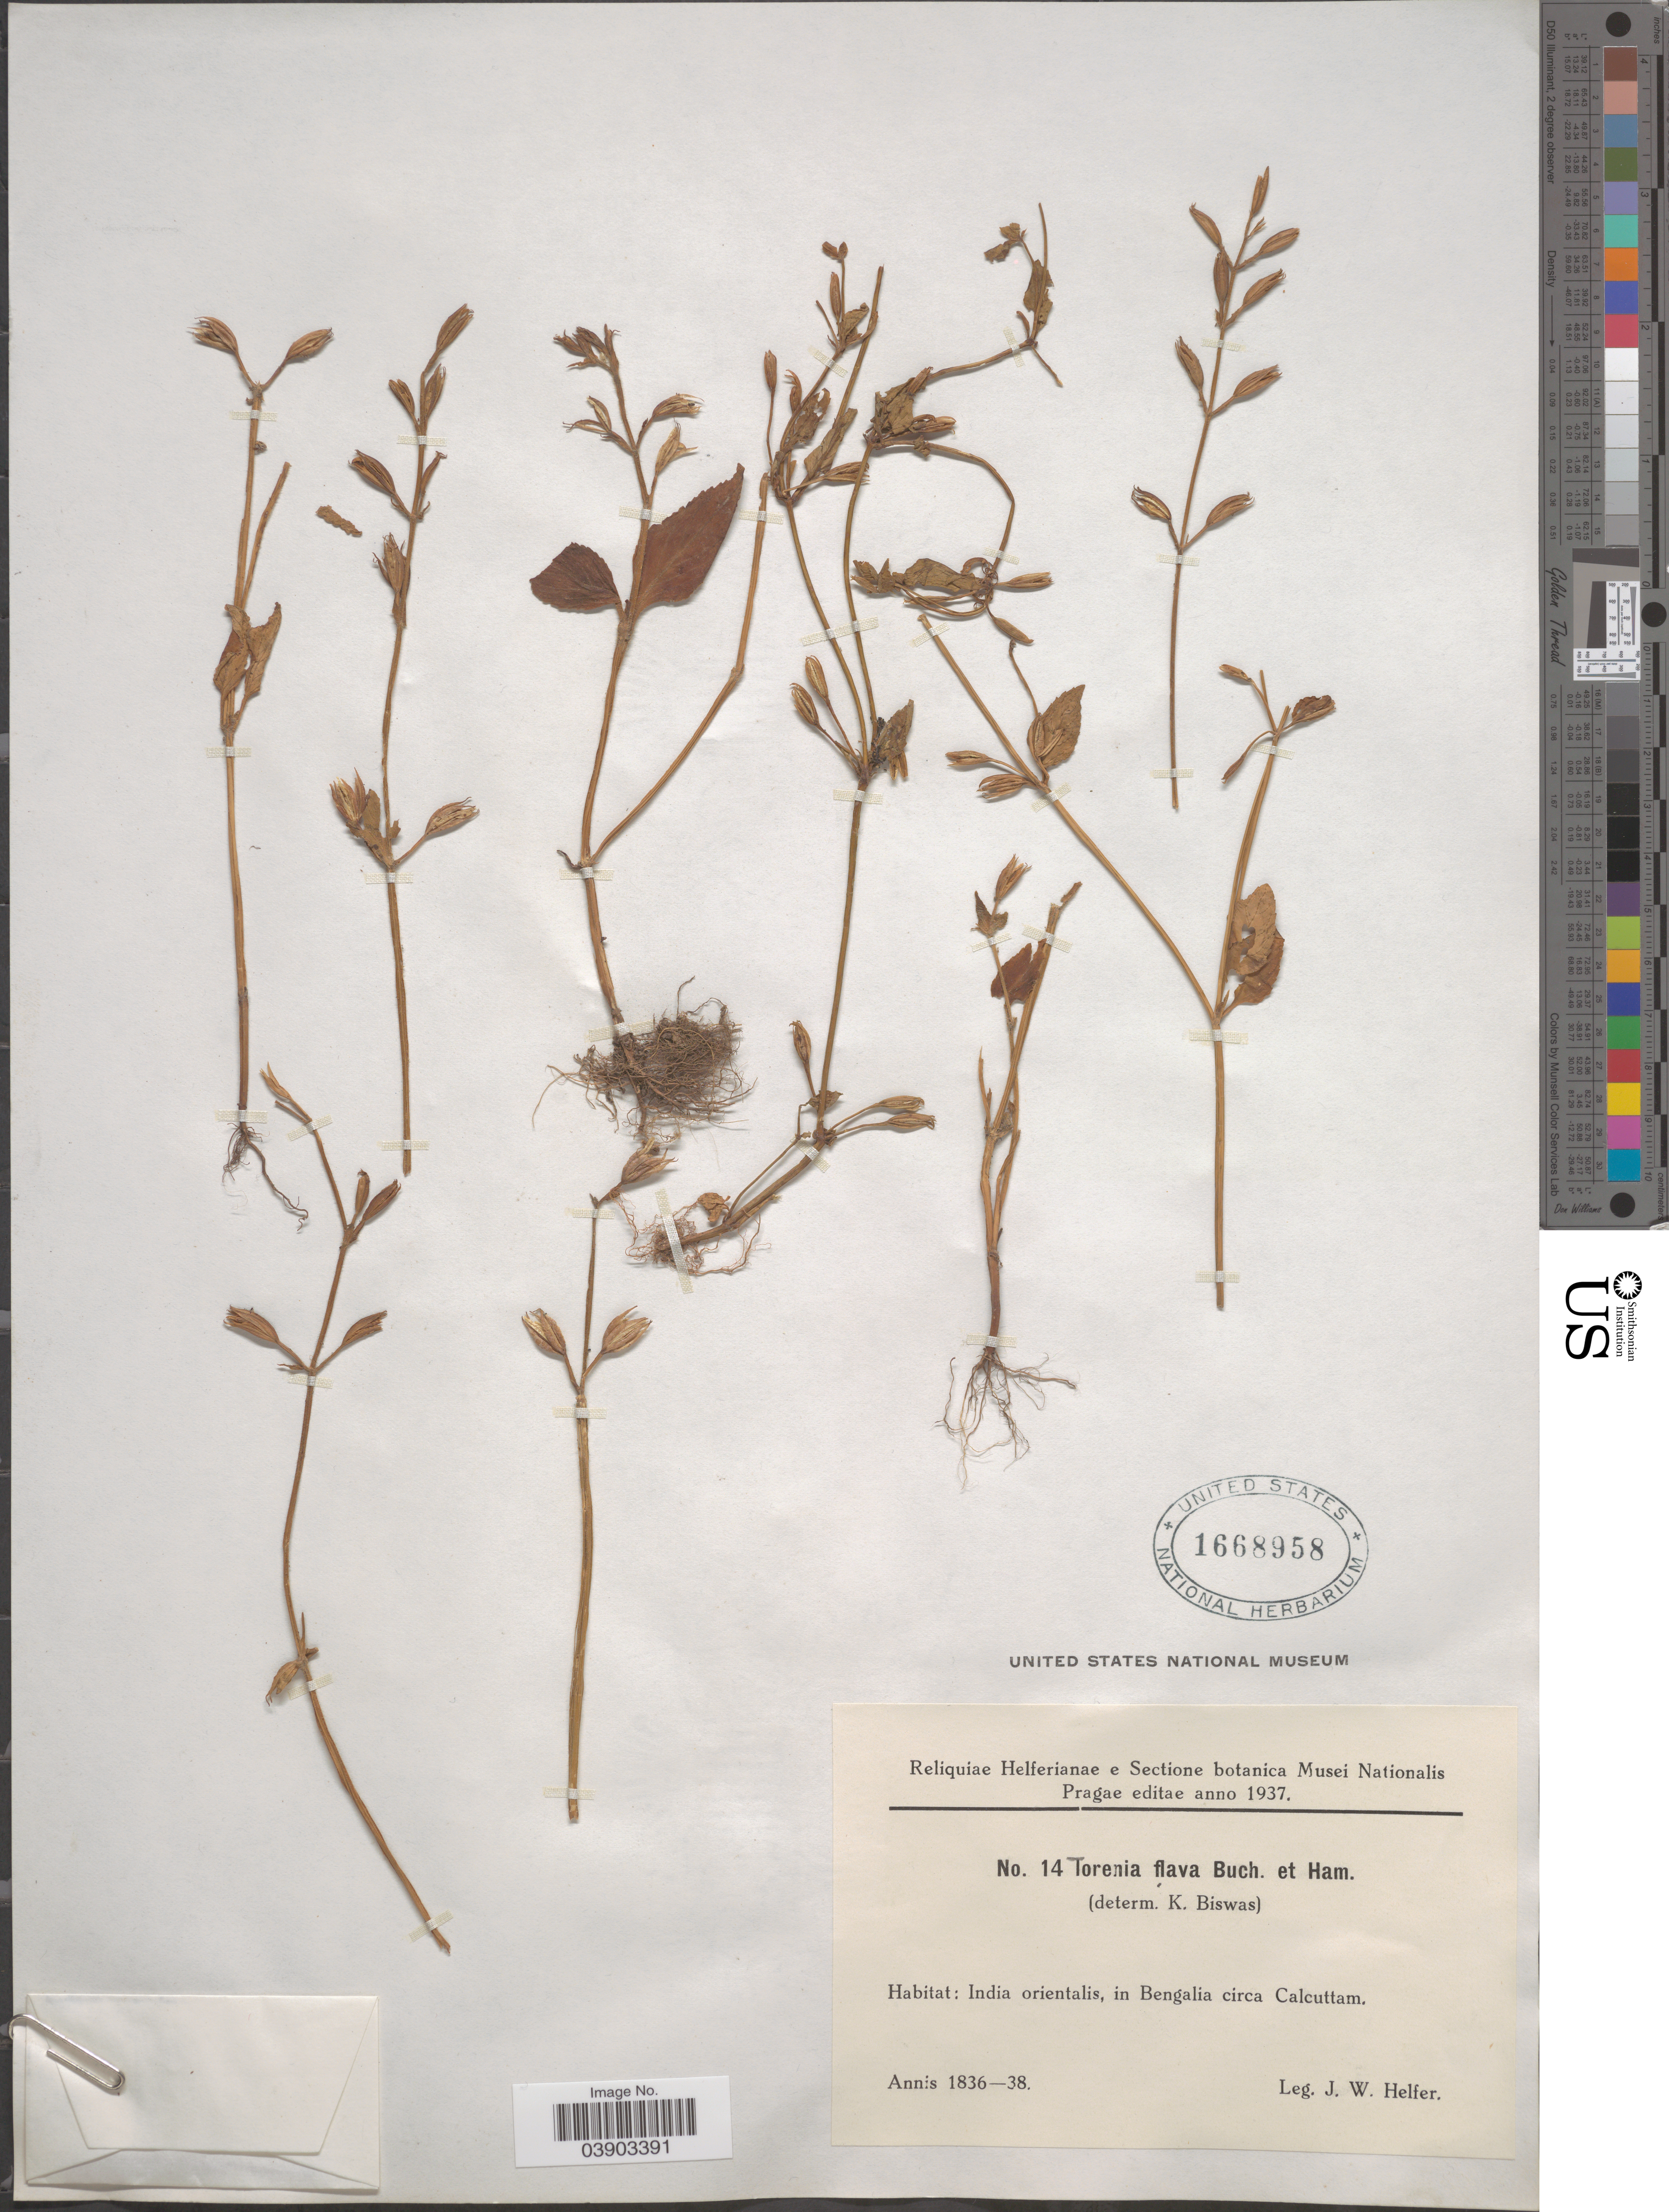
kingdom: Plantae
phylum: Tracheophyta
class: Magnoliopsida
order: Lamiales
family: Linderniaceae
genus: Torenia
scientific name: Torenia flava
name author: Ham.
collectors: J. W. Helfer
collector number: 14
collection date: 1836/1838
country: India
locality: India orientalis, in Bengalia circa Calcuttam.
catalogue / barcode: US 1668958